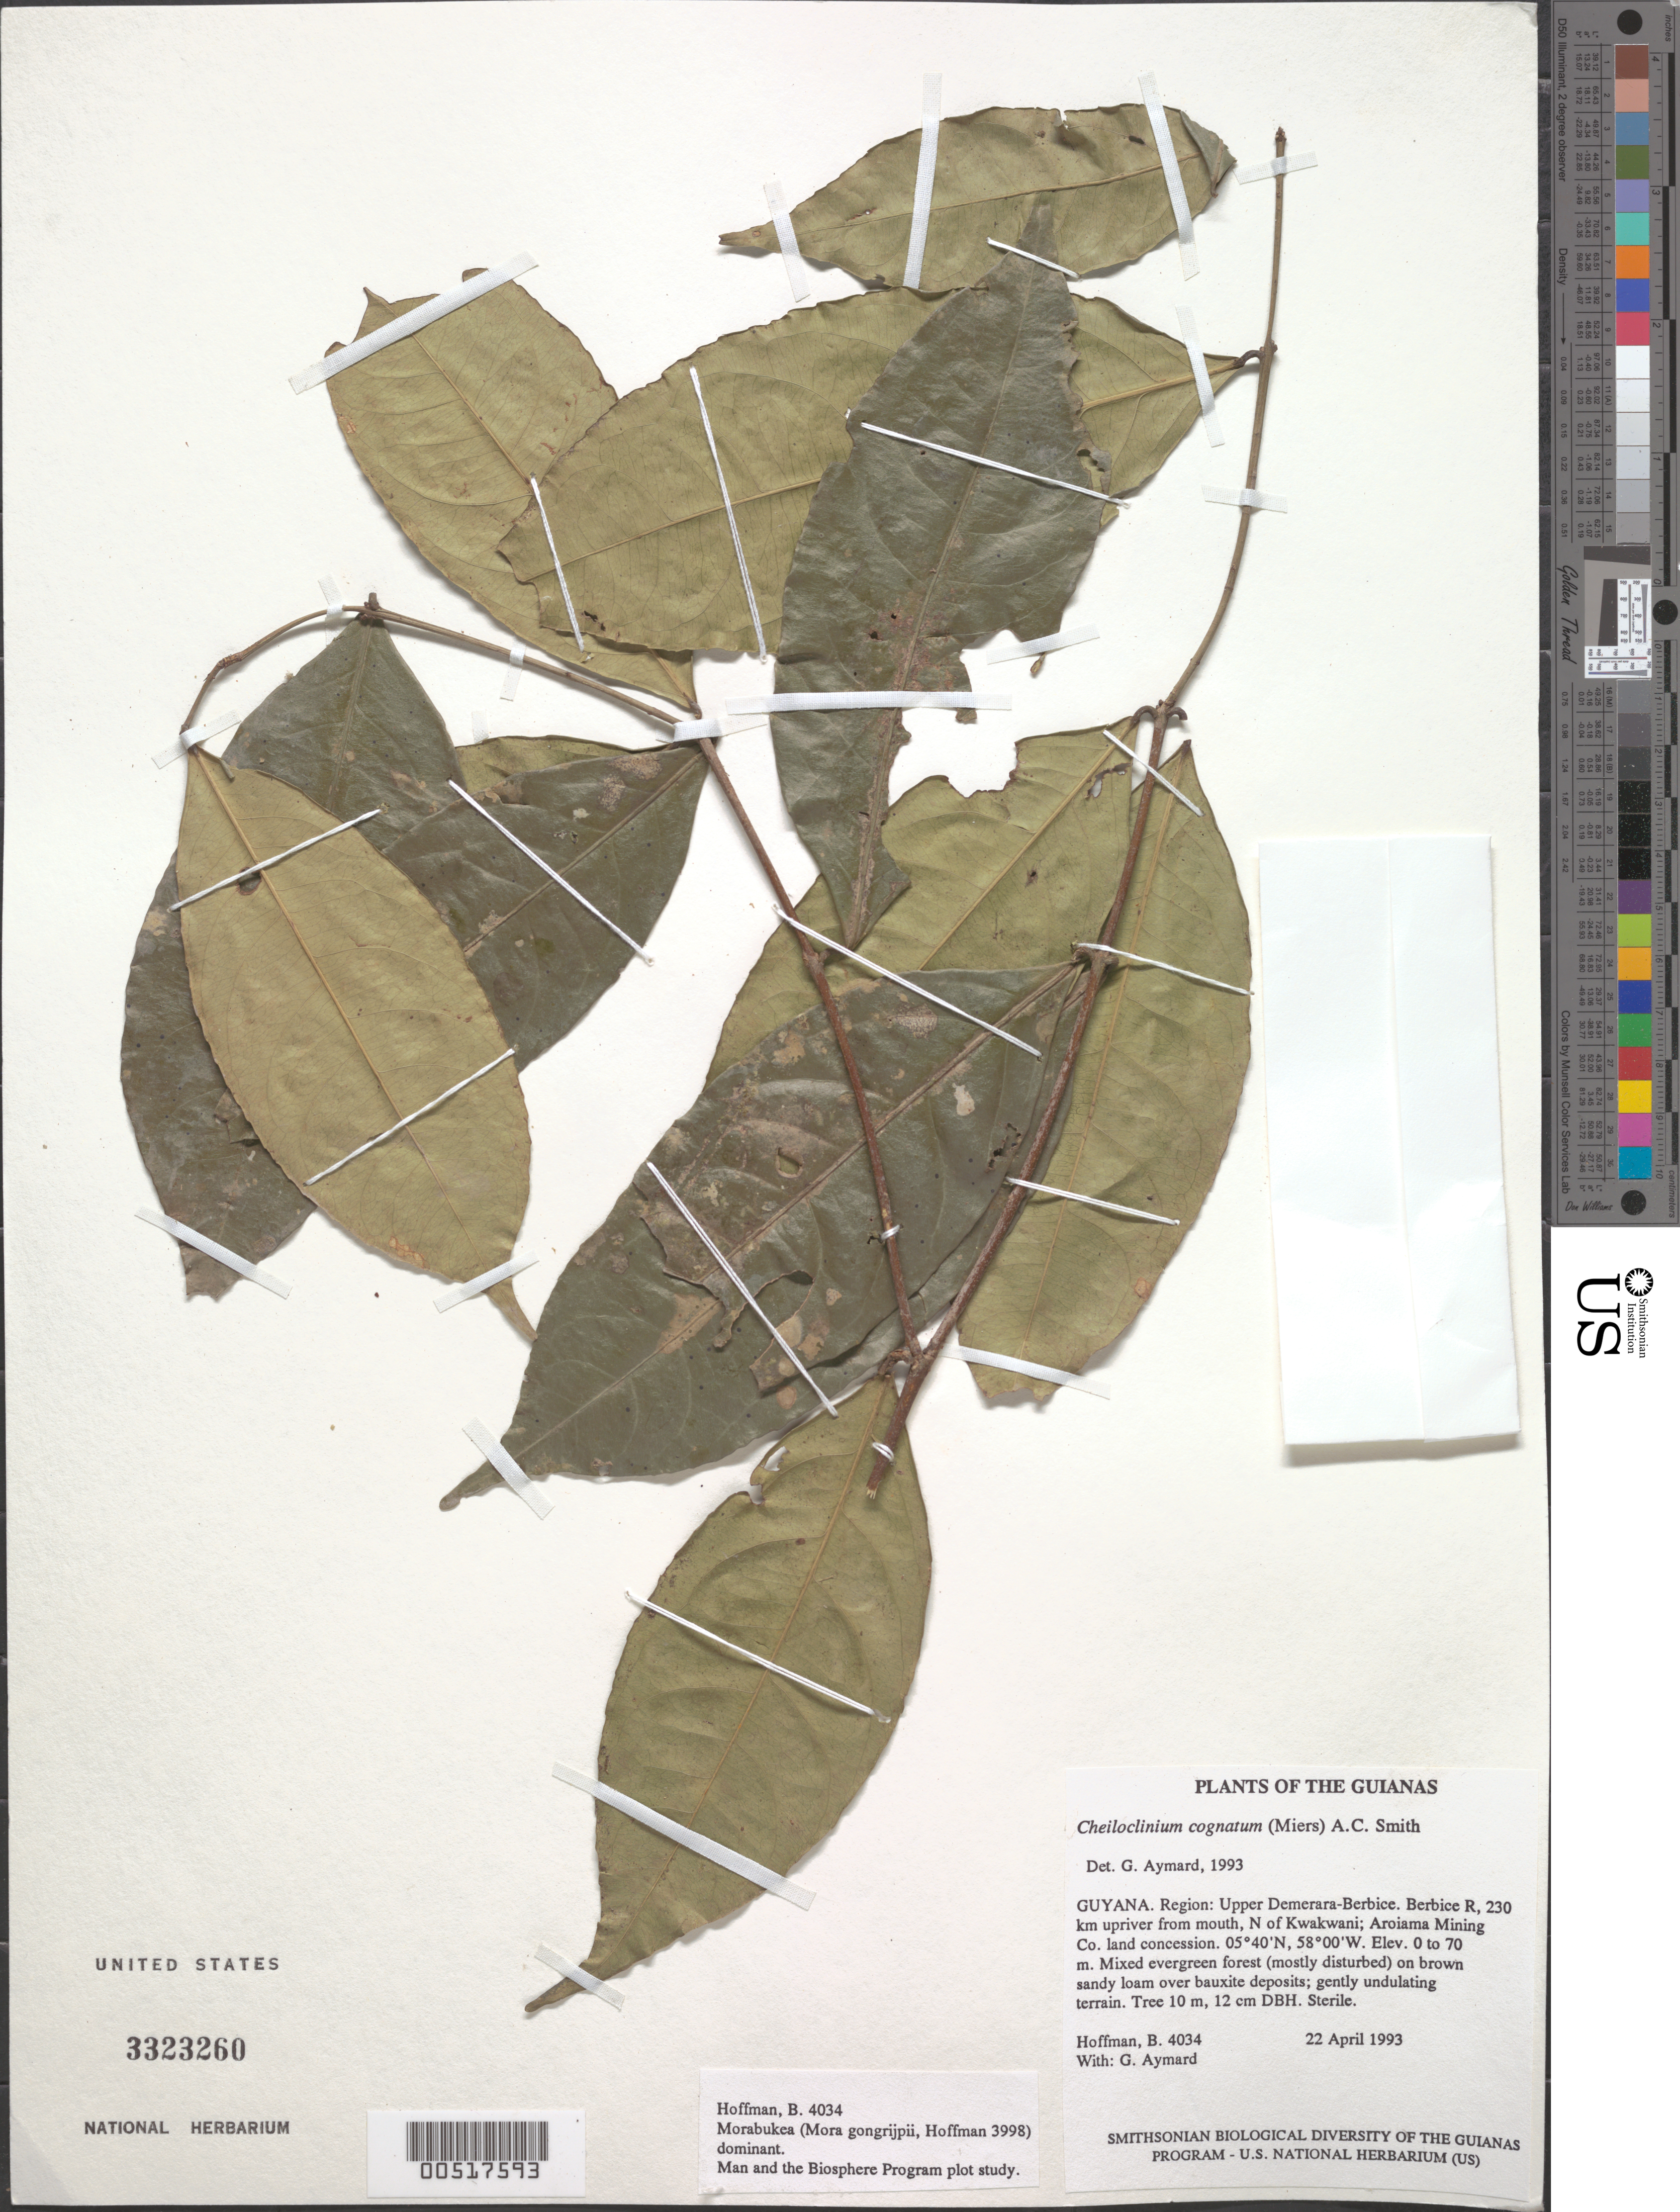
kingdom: Plantae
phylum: Tracheophyta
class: Magnoliopsida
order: Celastrales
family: Celastraceae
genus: Cheiloclinium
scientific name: Cheiloclinium cognatum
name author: (Miers) A.C. Sm.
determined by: Aymard C., G. A., (PORT), Univ. Nac. Exp. de los Llanos Ezequiel Zamora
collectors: B. Hoffman & G. A. Aymard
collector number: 4034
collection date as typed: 22 April 1993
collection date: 1993-04-22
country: Guyana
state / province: U. Demerara-Berbice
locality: Berbice River, 230 km upriver from mouth, N of Kwakwani; Aroiama Mining Co. land concession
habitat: Mixed evergreen forest (mostly disturbed) on brown sandy loam over bauxite deposits; gently undulating terrain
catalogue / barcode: US 3323260